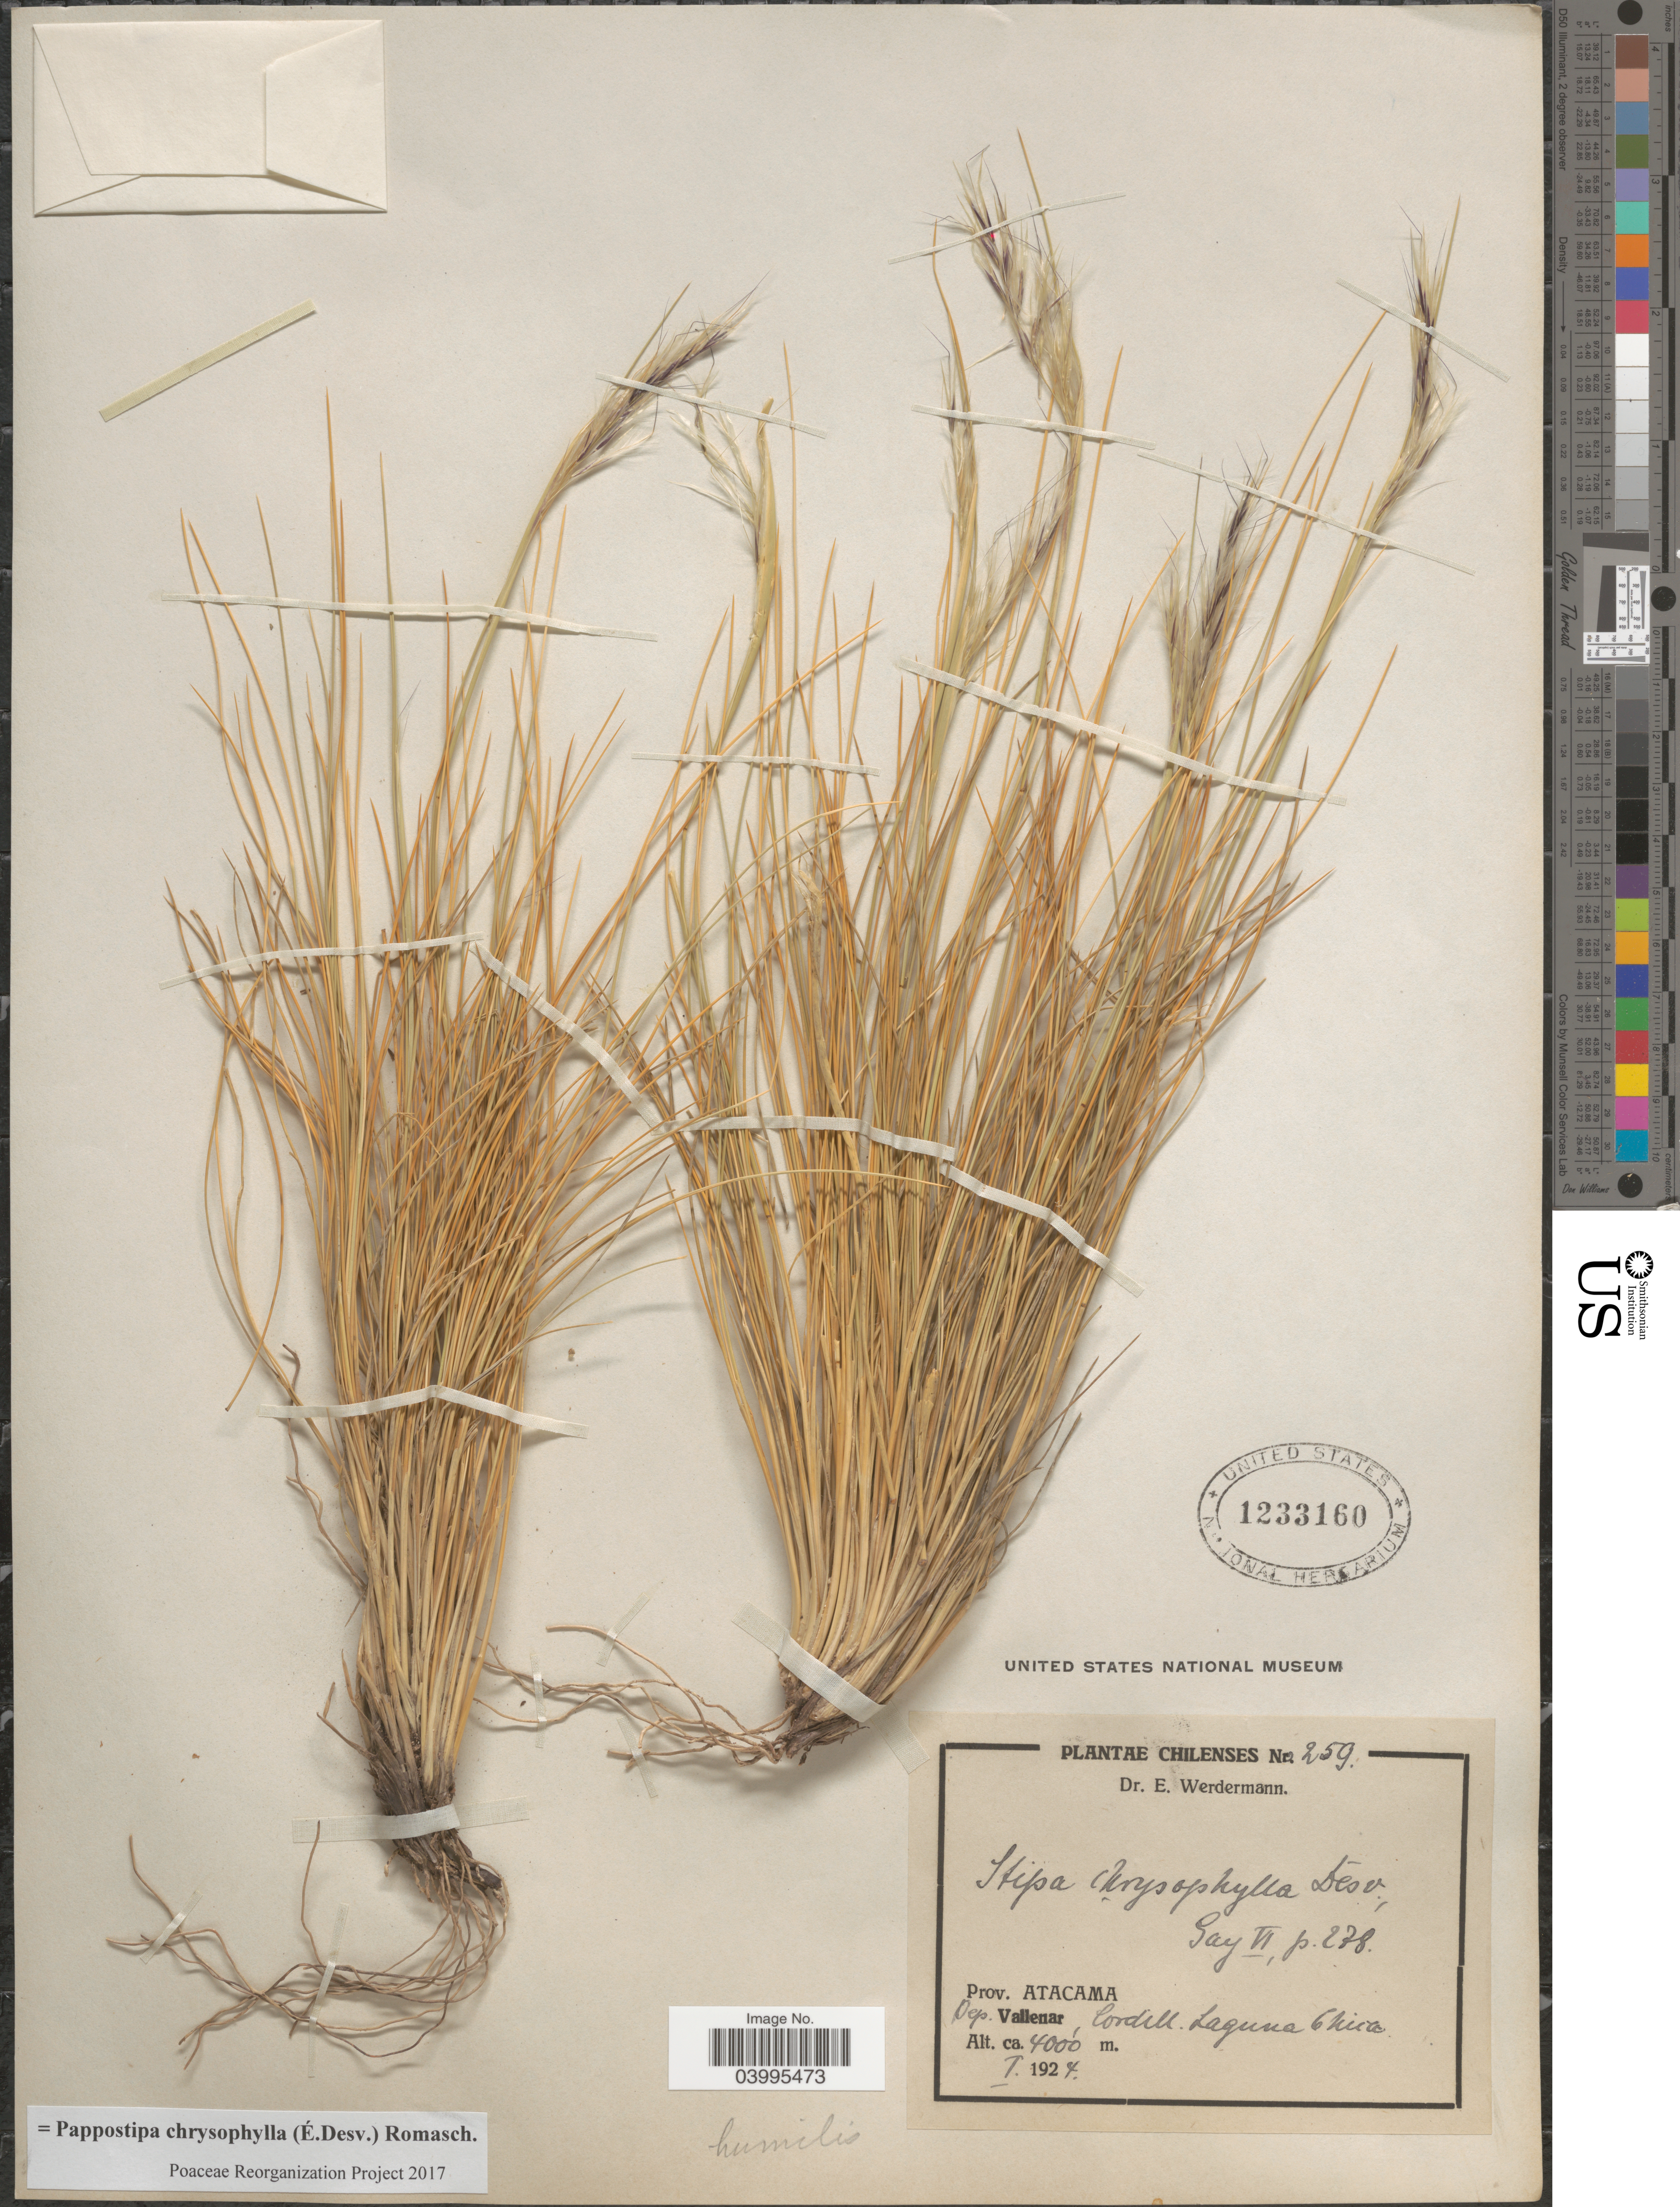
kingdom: Plantae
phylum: Tracheophyta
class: Liliopsida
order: Poales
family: Poaceae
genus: Pappostipa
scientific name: Pappostipa chrysophylla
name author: (É. Desv.) Romasch.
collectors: E. Werdermann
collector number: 259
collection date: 1924-01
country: Chile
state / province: Atacama (III)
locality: Dep. Vallenar, Cordill. Laguna Chica.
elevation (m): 4000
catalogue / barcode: US 1233160